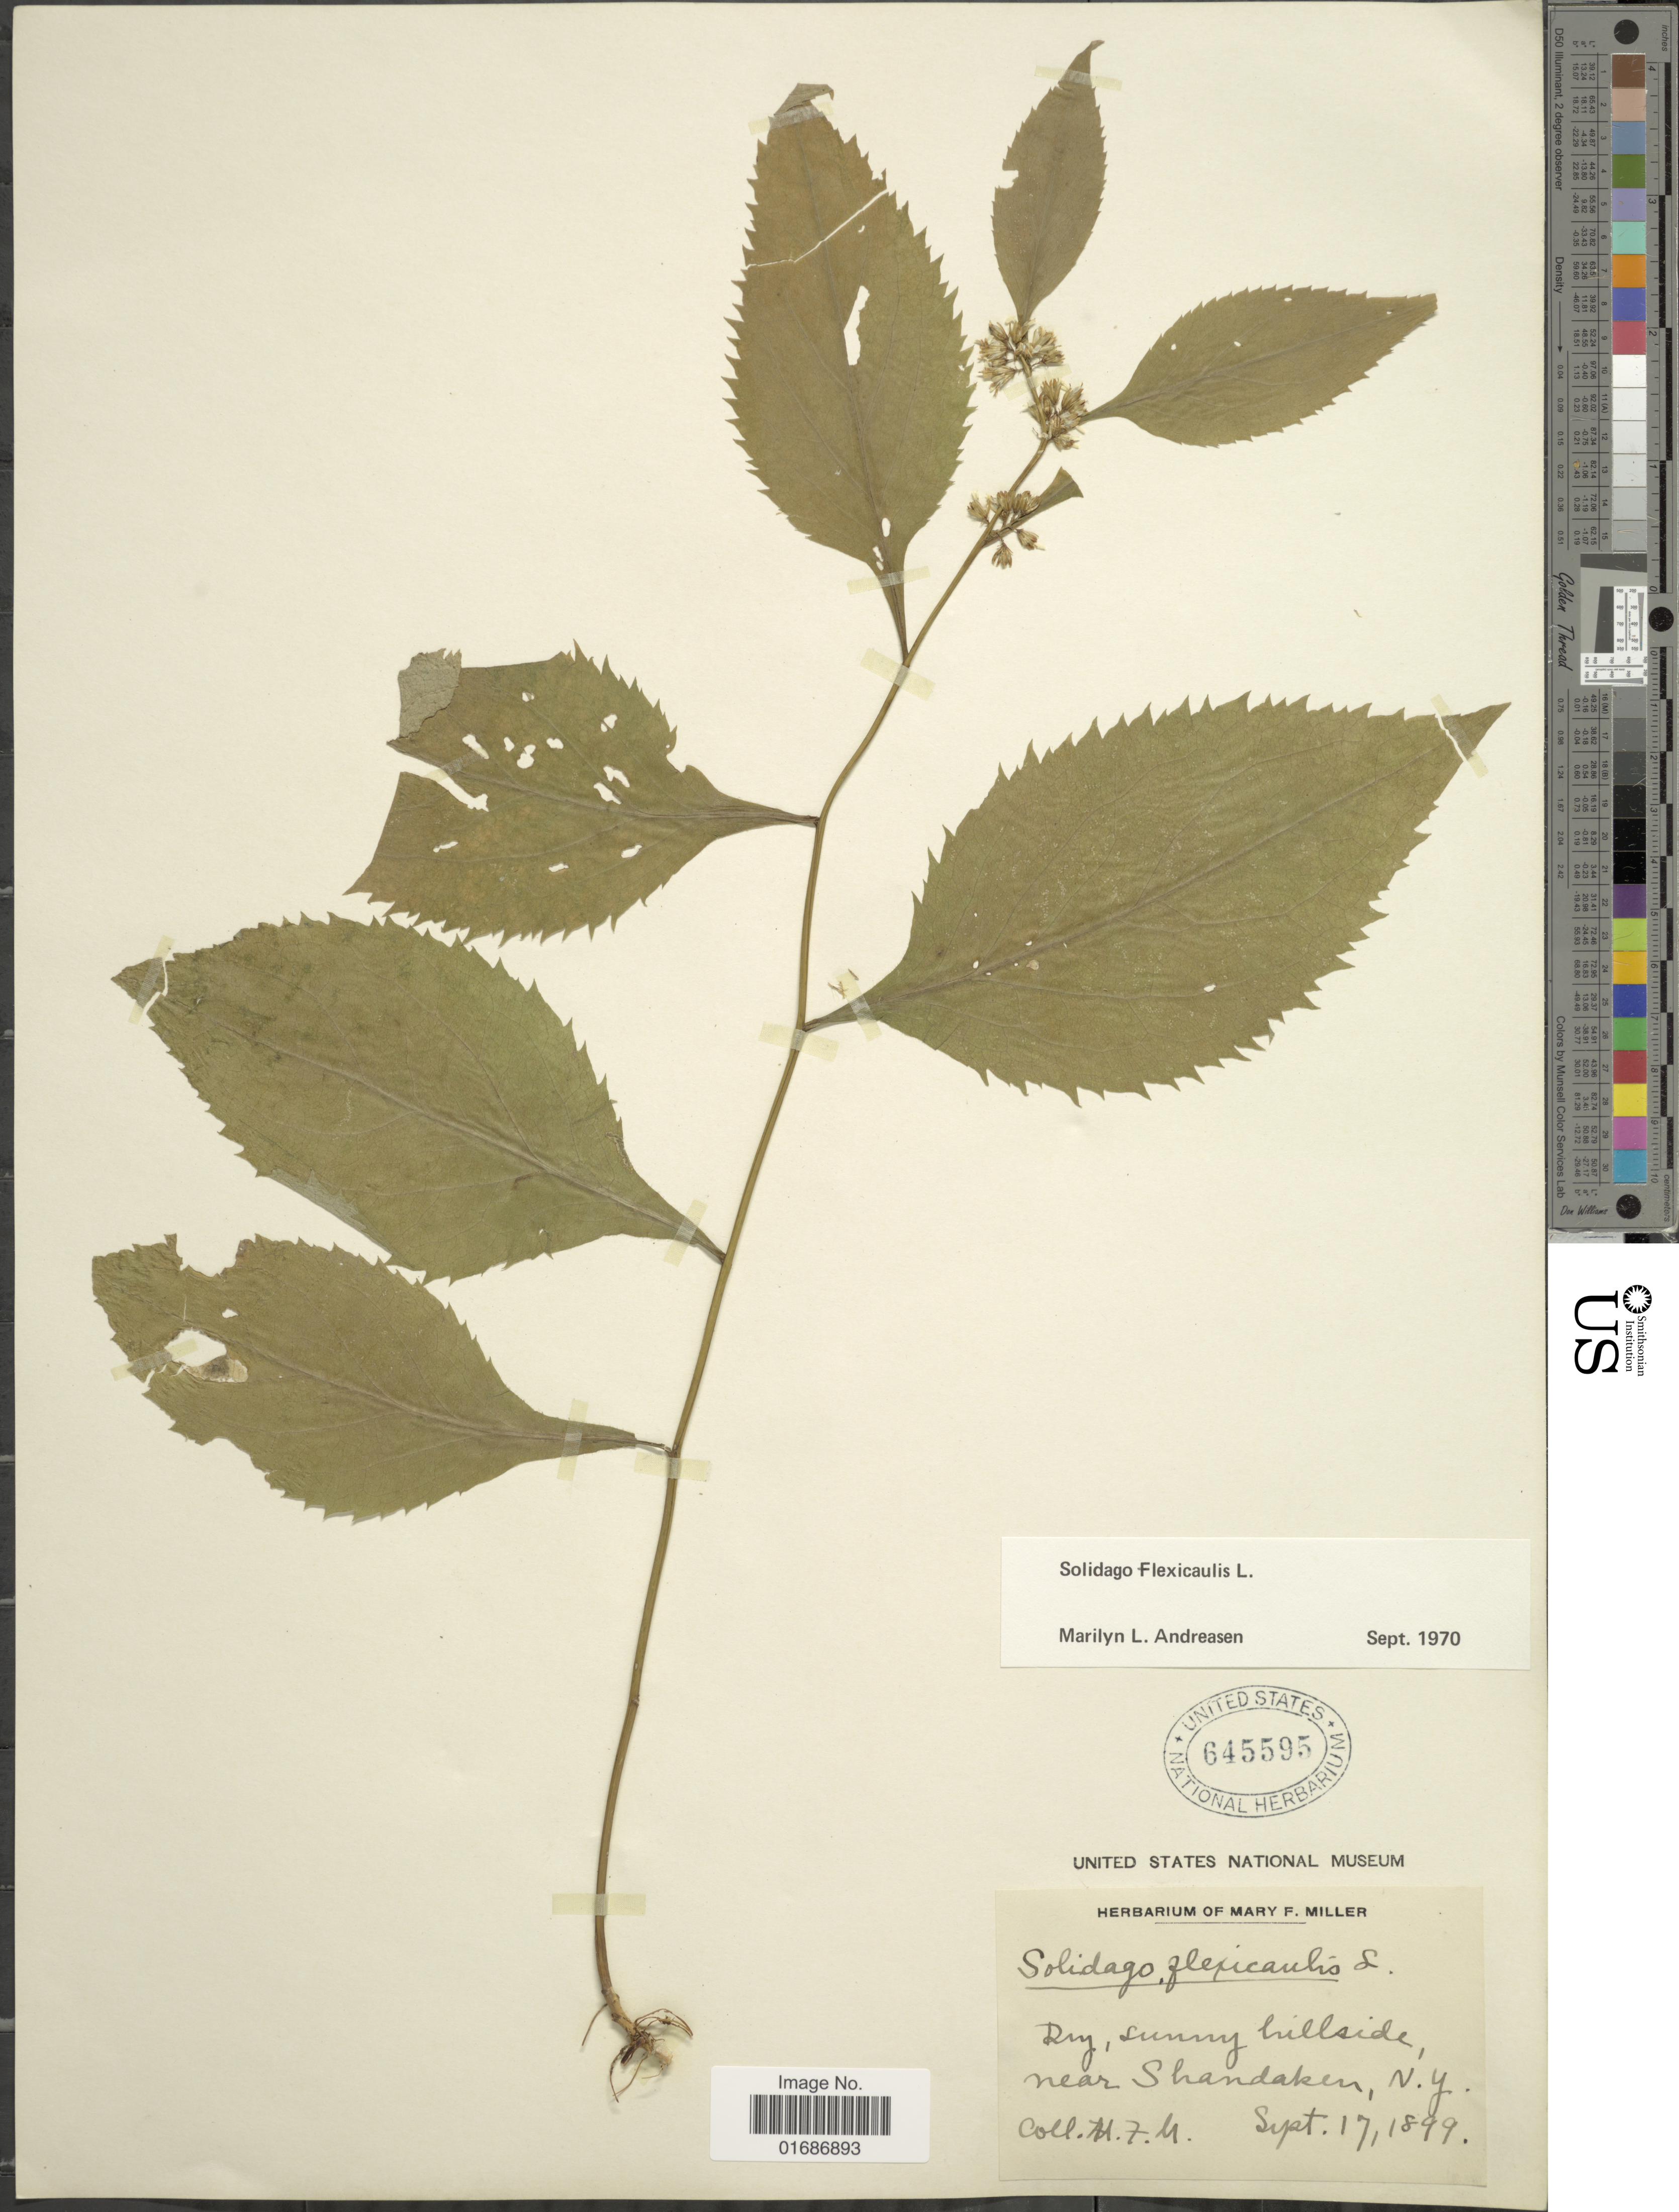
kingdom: Plantae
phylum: Tracheophyta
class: Magnoliopsida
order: Asterales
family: Asteraceae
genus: Solidago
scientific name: Solidago flexicaulis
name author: L.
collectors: M. F. Miller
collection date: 1899-09-17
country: United States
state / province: New Jersey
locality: Dry. Sunny hillside near Shandaken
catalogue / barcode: US 645595